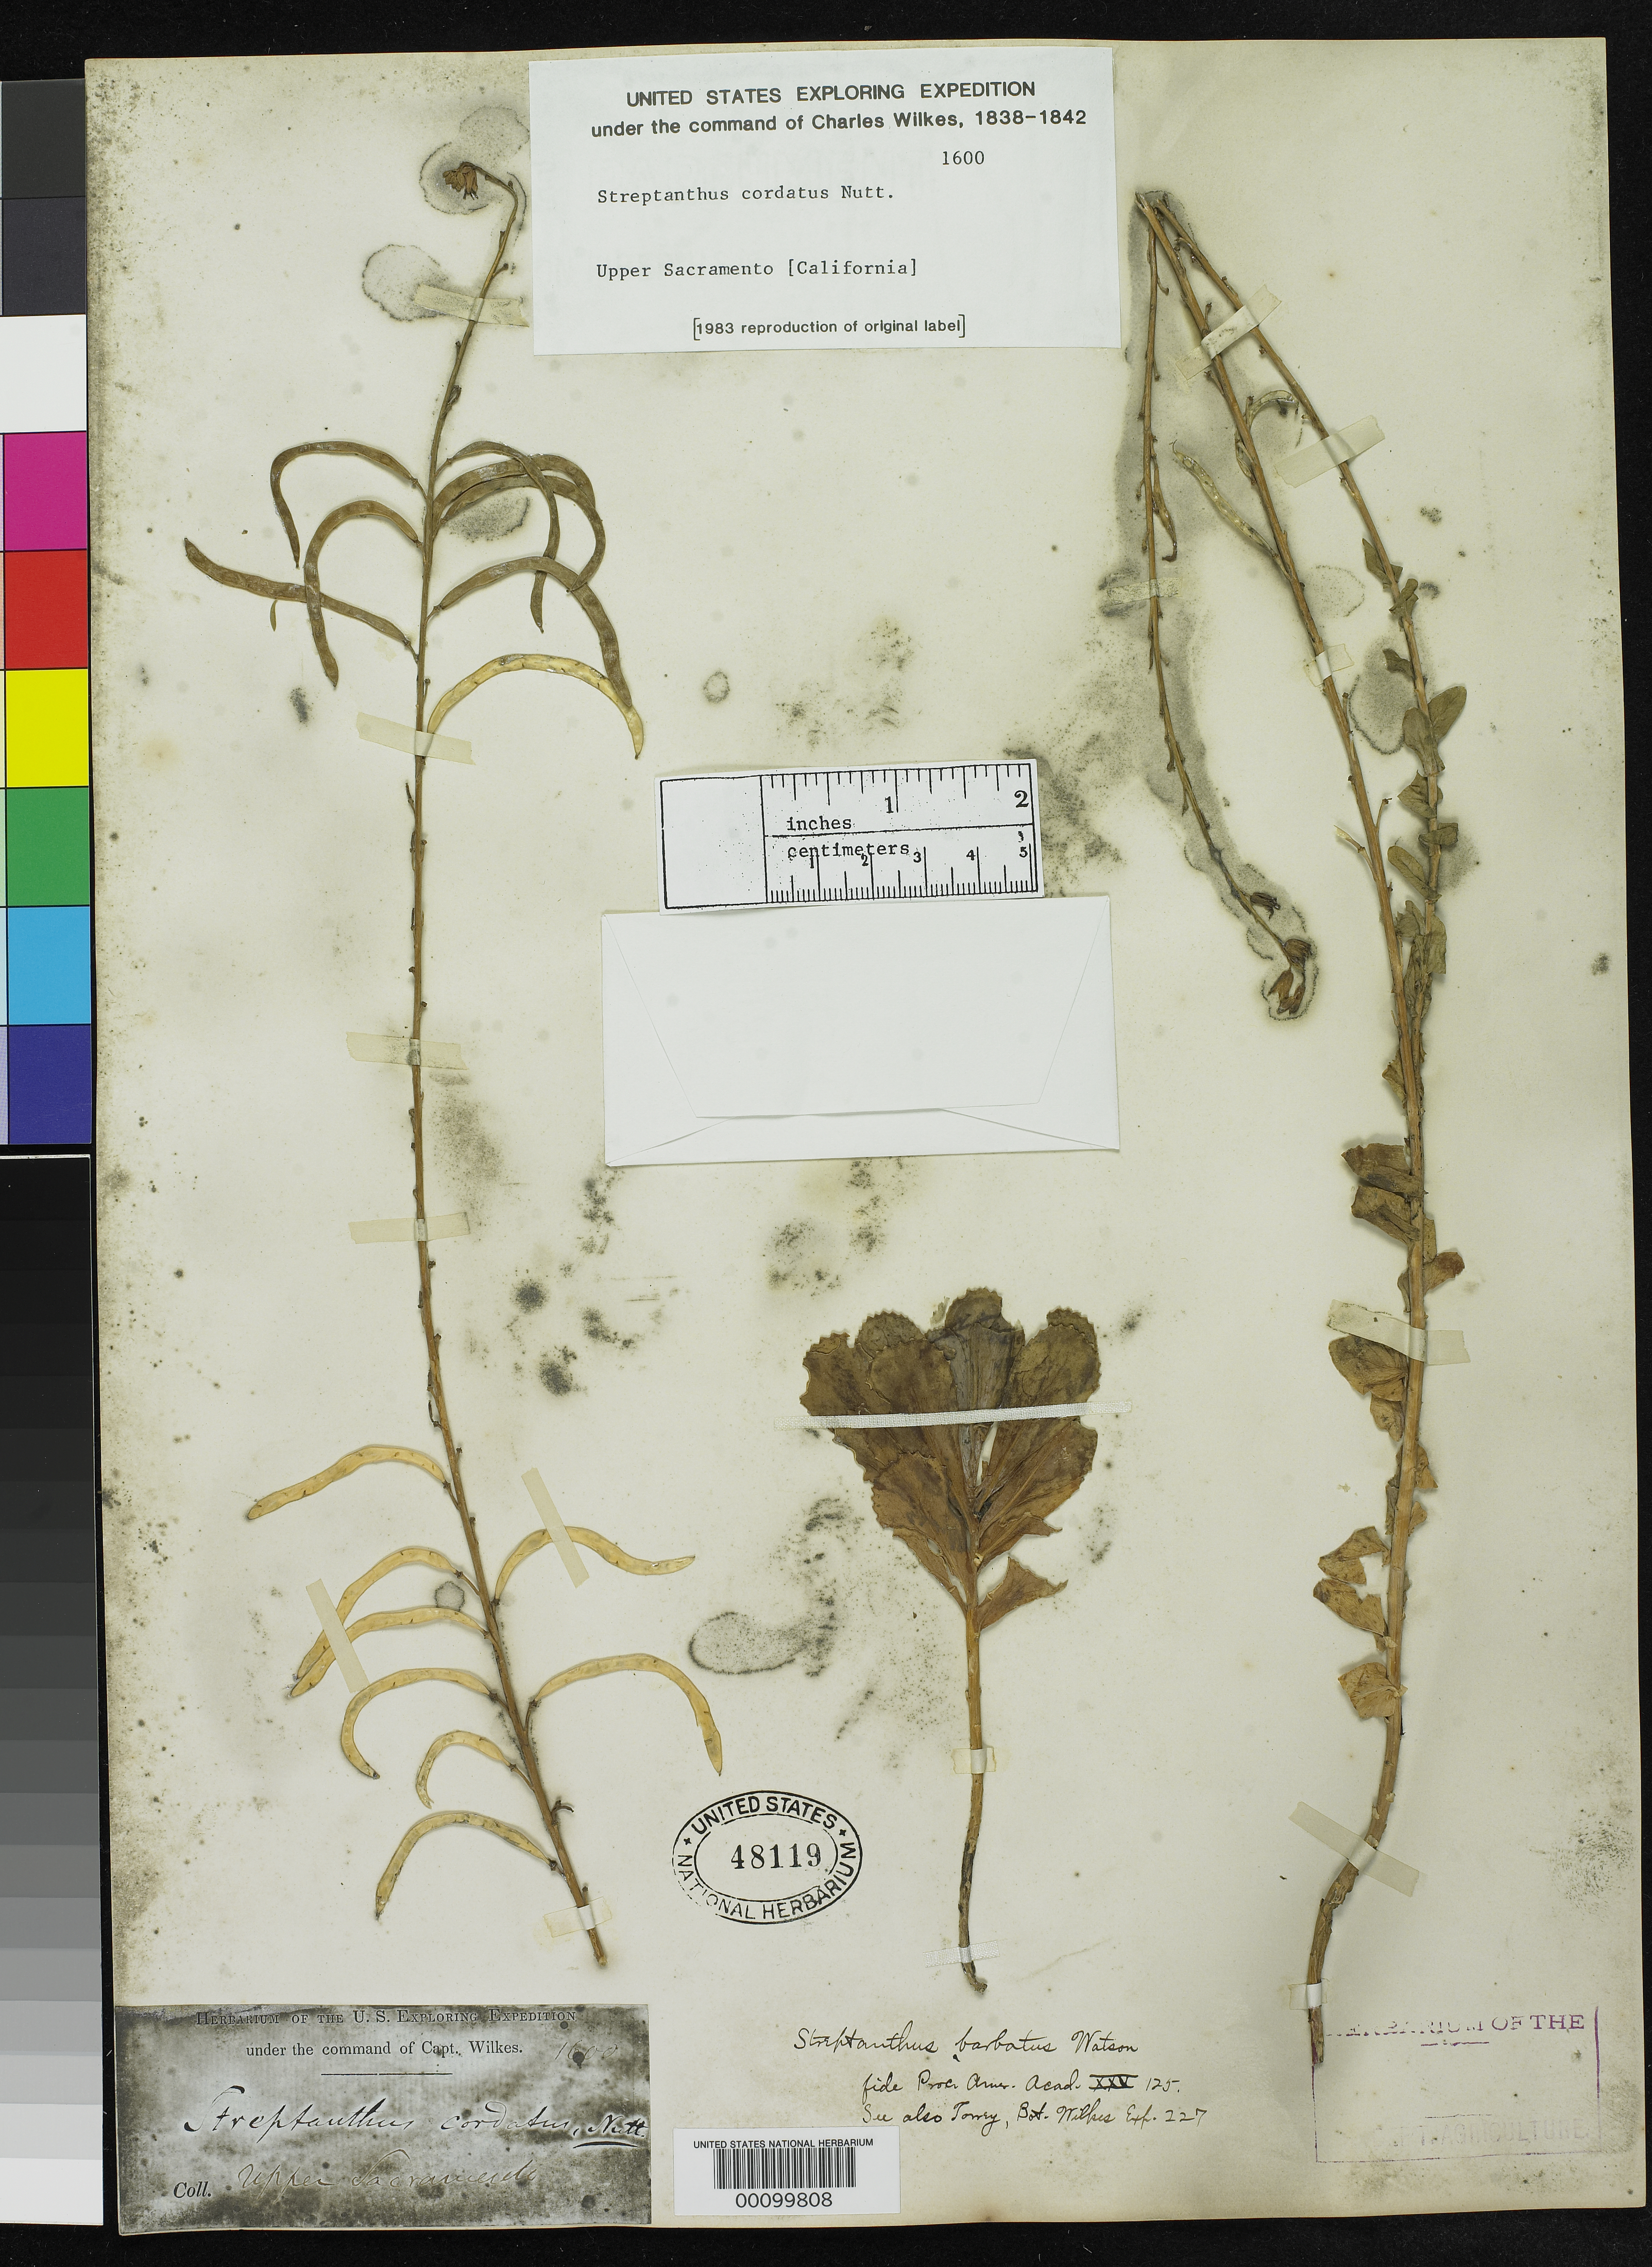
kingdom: Plantae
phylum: Tracheophyta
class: Magnoliopsida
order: Brassicales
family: Brassicaceae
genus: Streptanthus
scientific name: Streptanthus barbatus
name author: S. Watson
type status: Holotype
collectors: Wilkes Explor. Exped.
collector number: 1600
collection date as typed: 1838 to -- --- 1842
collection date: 1838/1842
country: United States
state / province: California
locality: Along upper Sacramento River.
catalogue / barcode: US 48119